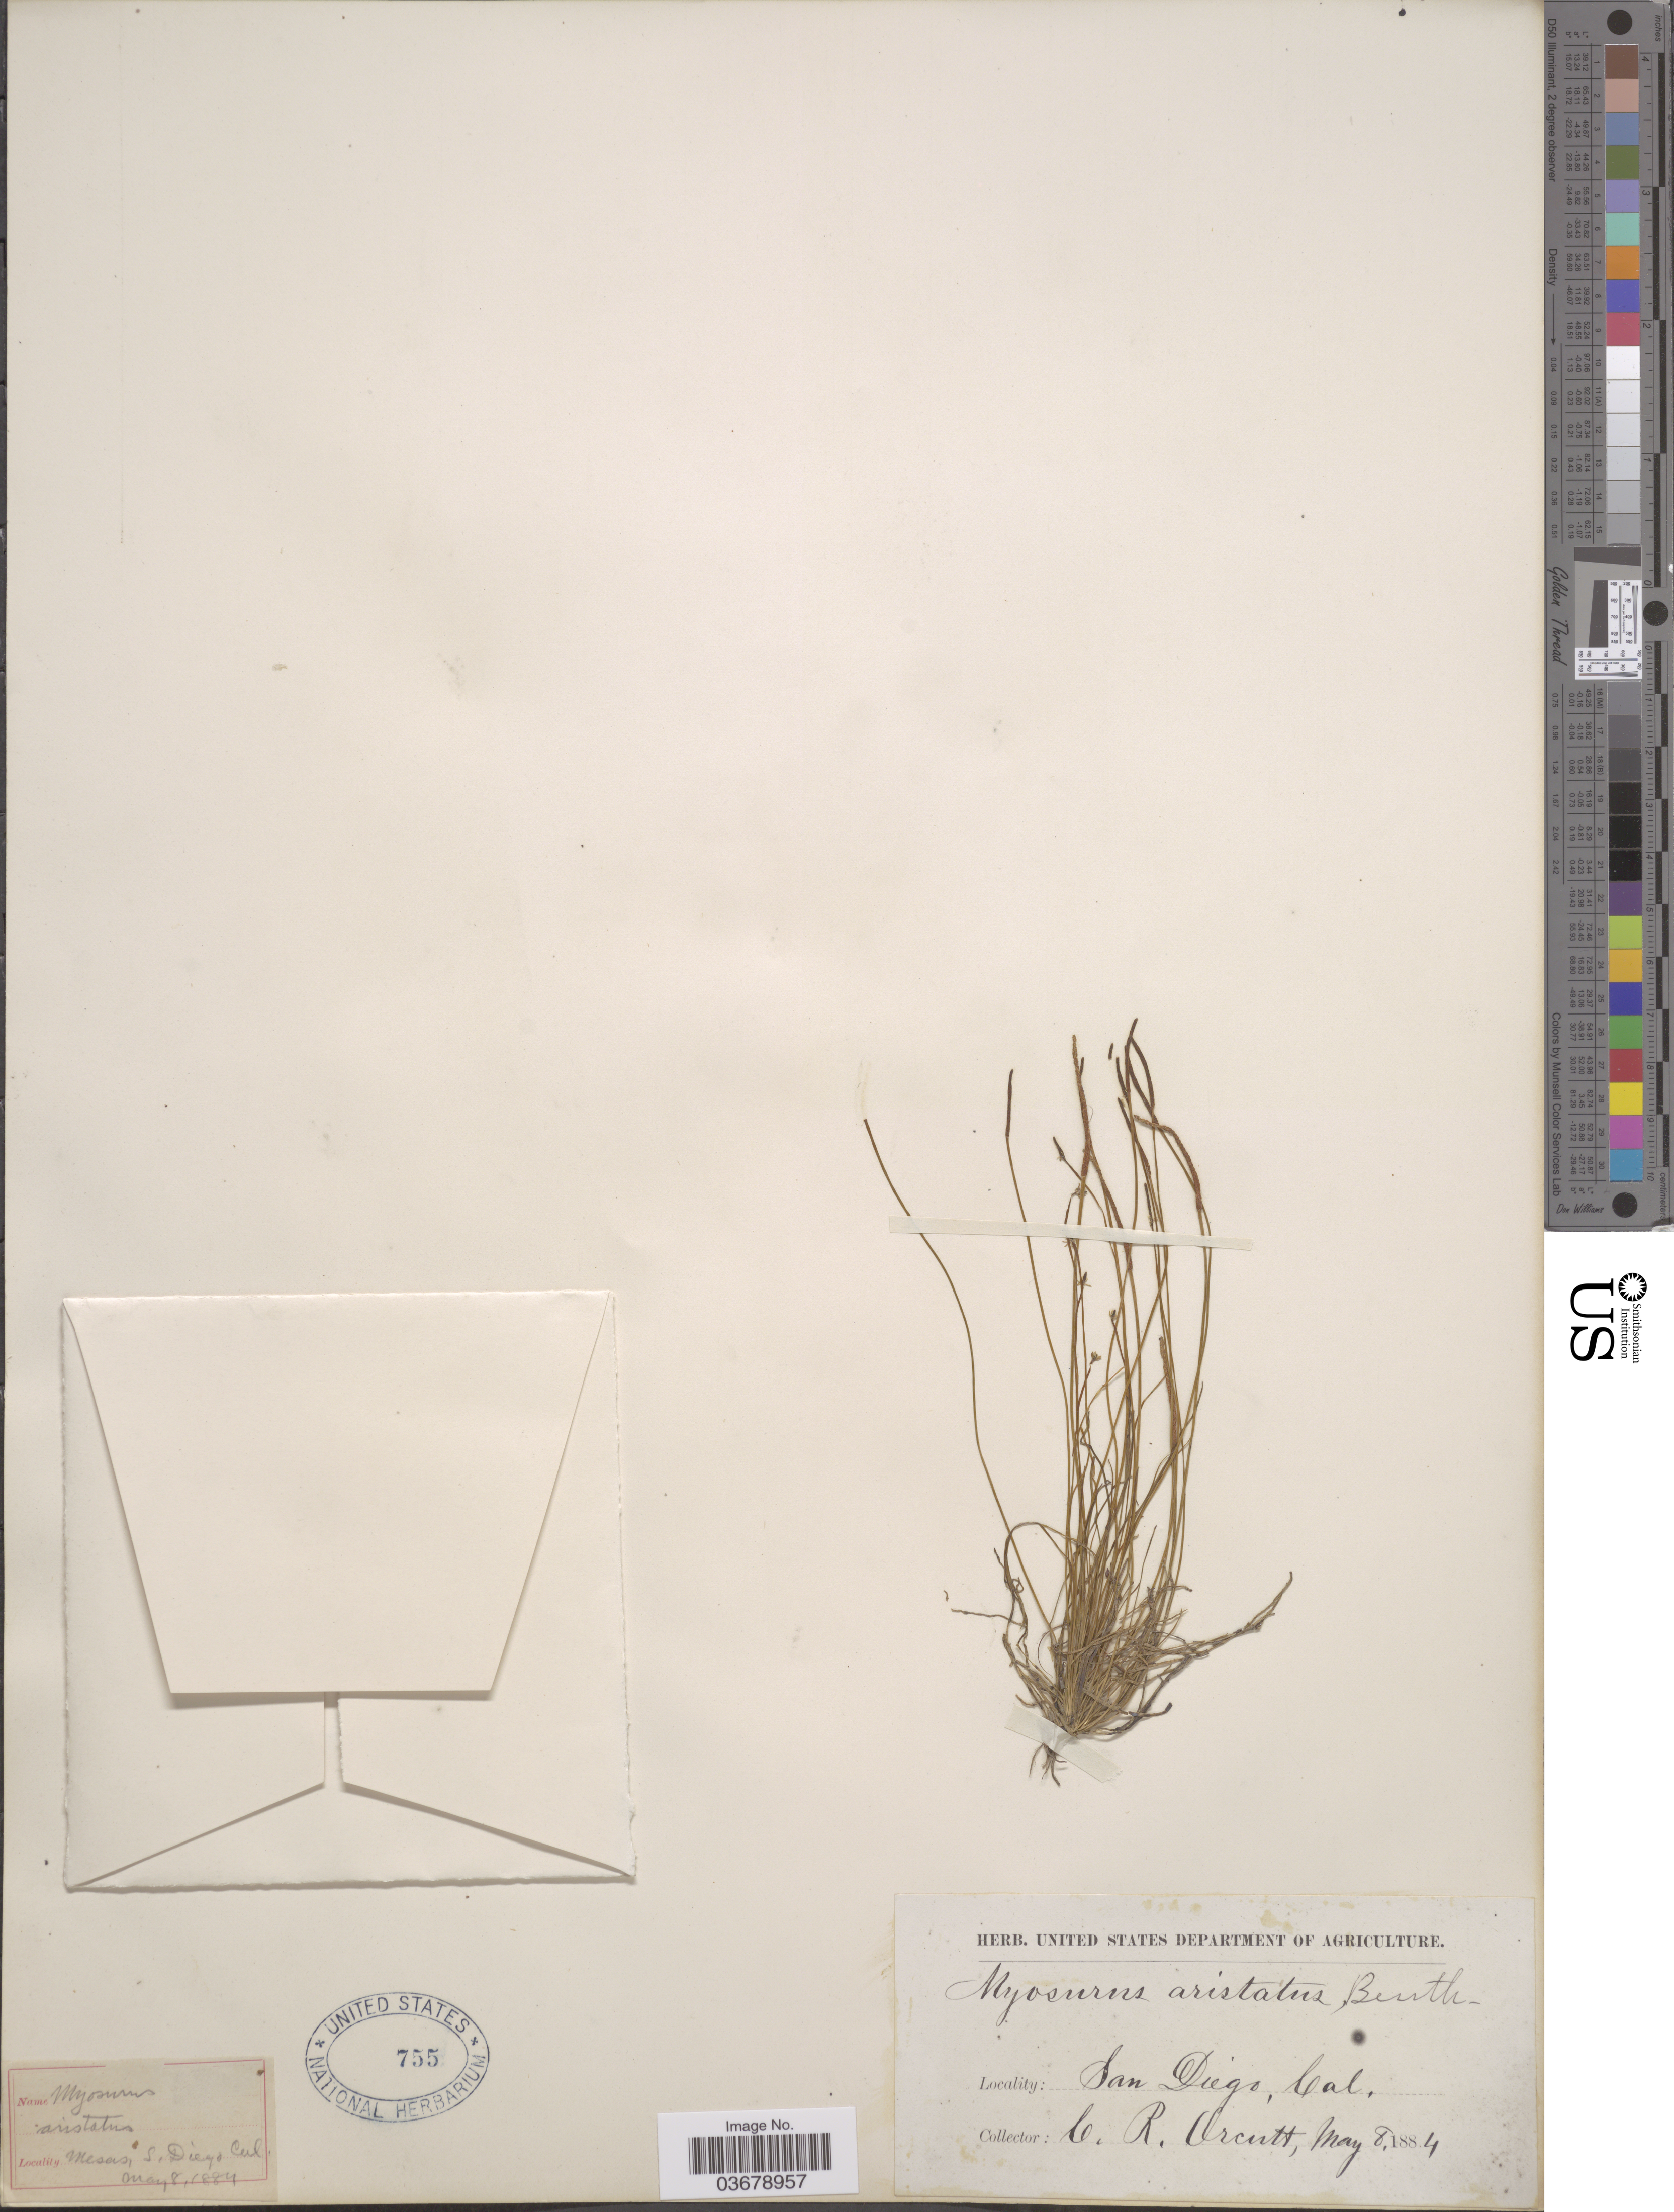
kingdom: Plantae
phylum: Tracheophyta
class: Magnoliopsida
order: Ranunculales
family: Ranunculaceae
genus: Myosurus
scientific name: Myosurus lepturus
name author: (A. Gray) Howell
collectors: C. R. Orcutt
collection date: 1884-05-08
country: United States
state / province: California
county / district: San Diego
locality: Mesas, San Diego.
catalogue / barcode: US 755